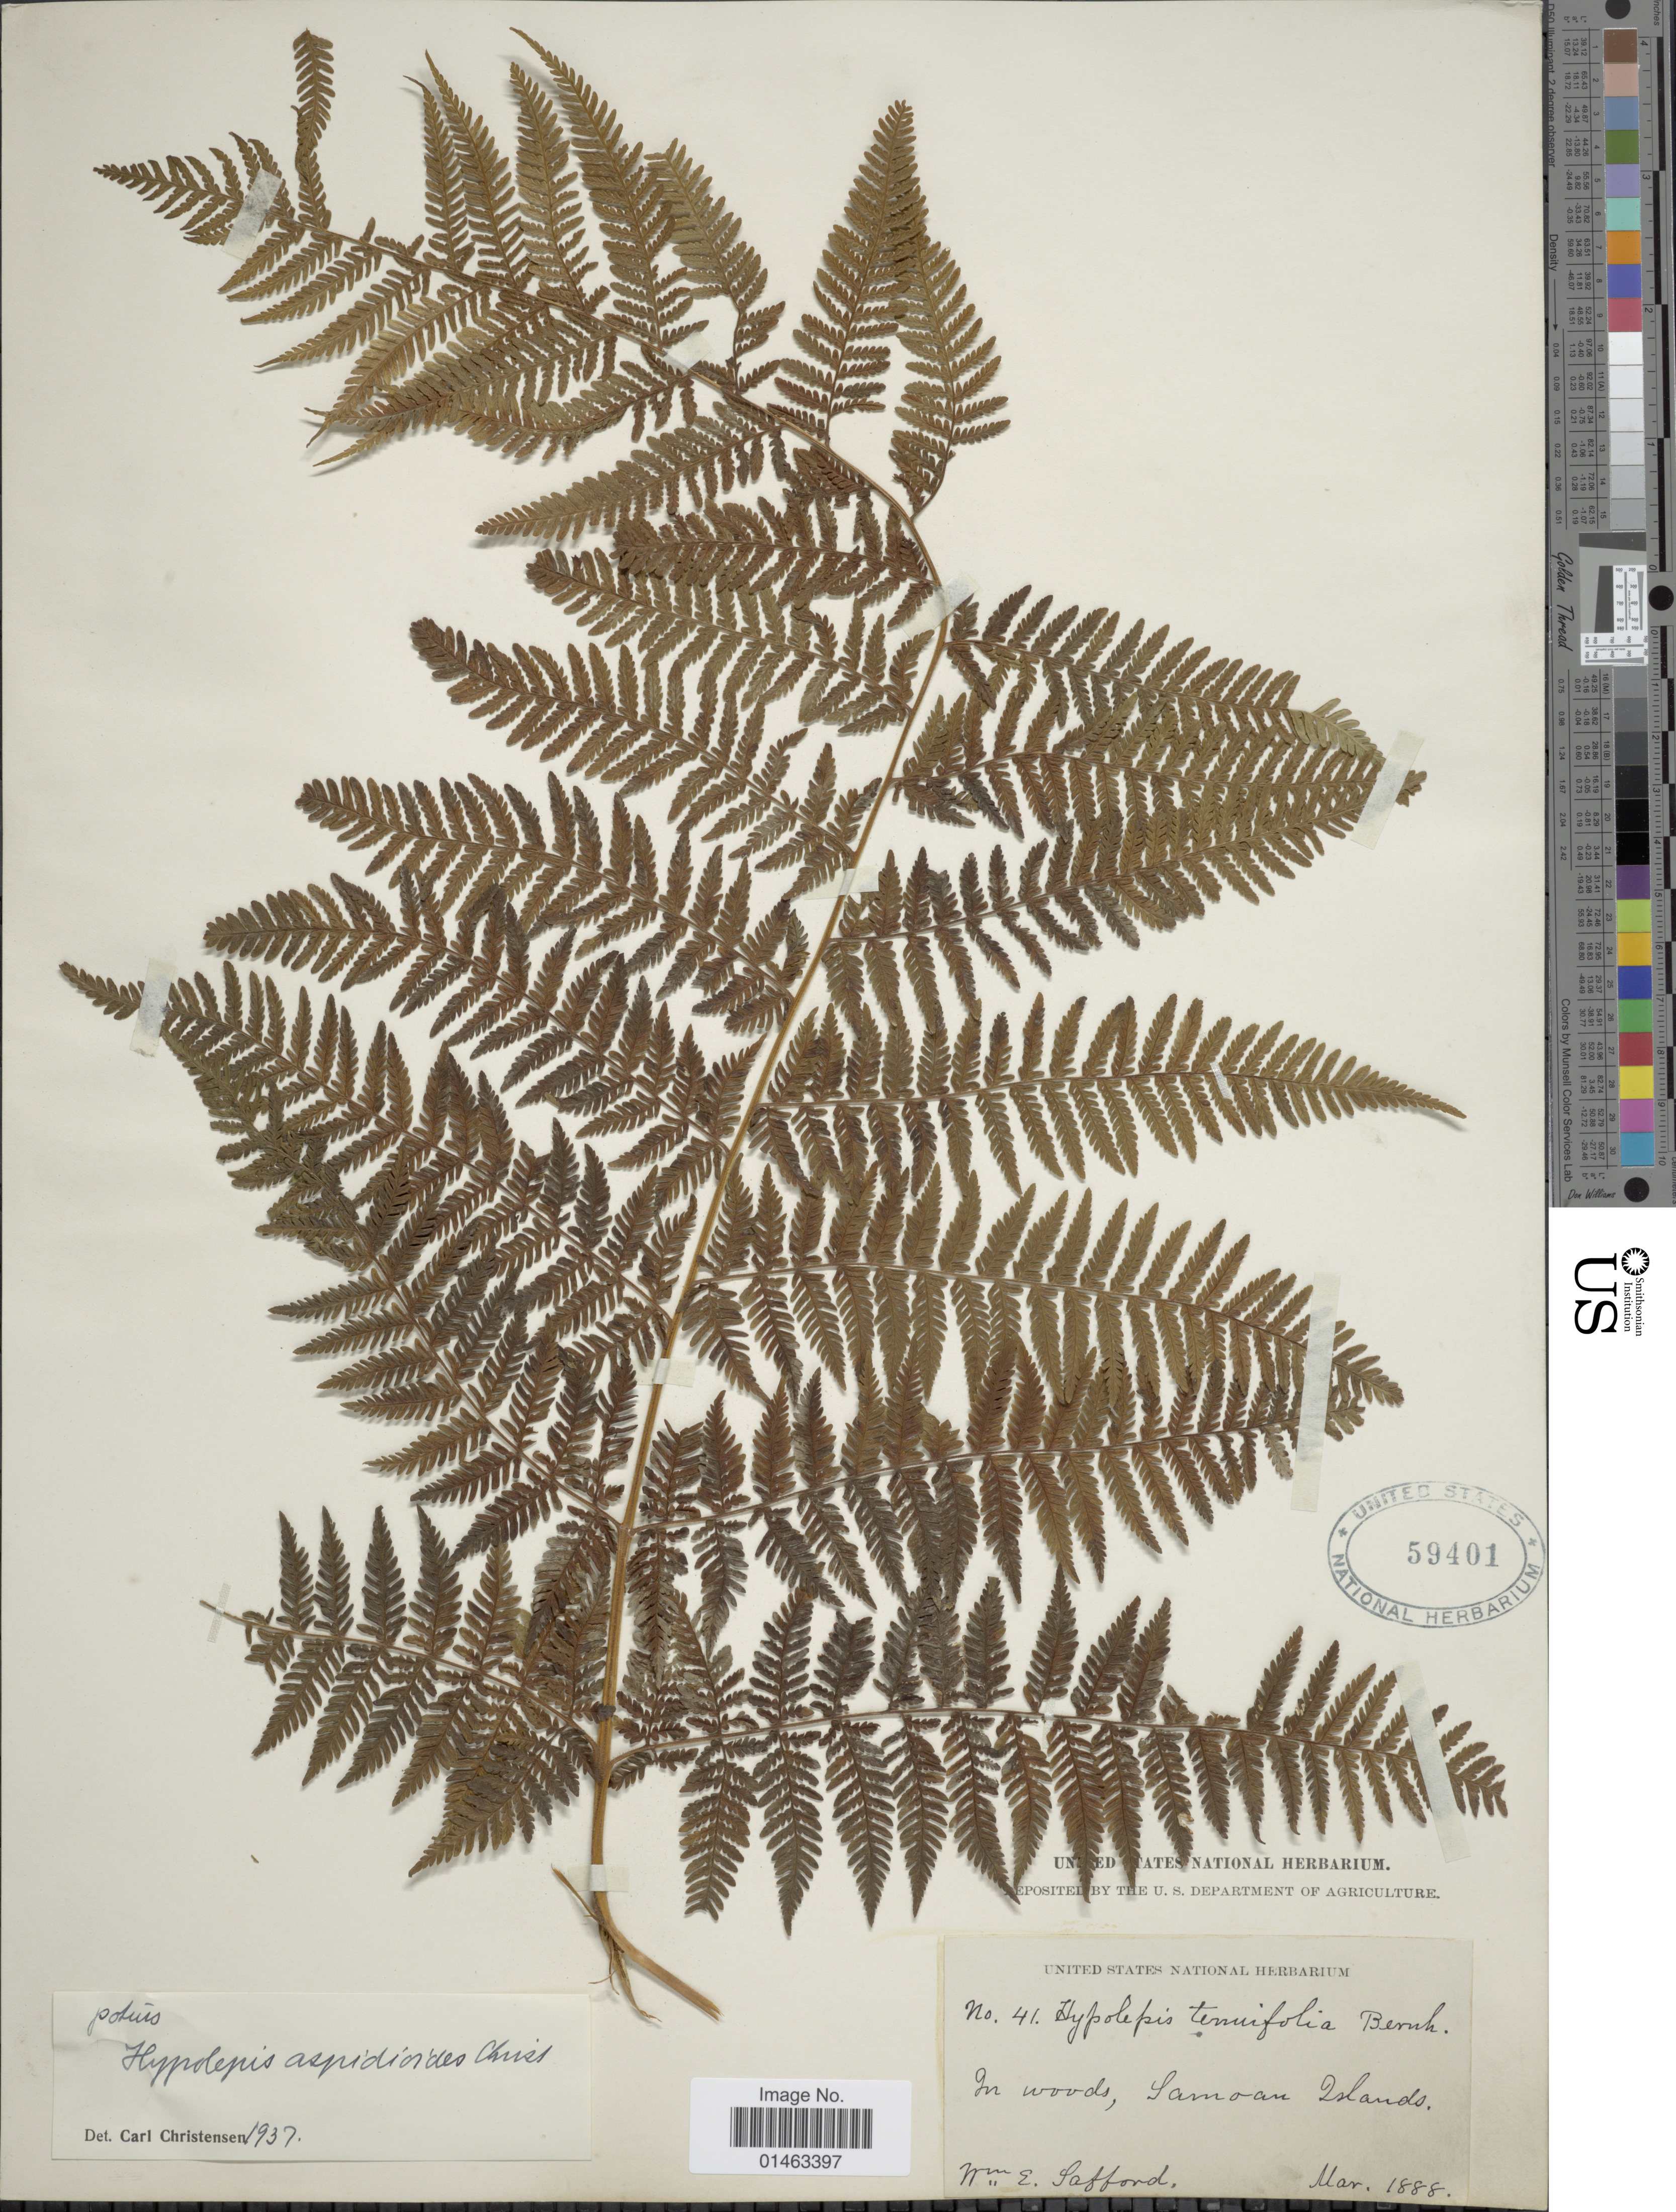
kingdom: Plantae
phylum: Tracheophyta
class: Polypodiopsida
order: Polypodiales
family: Dennstaedtiaceae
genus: Hypolepis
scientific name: Hypolepis aspidioides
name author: Christ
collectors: W. E. Safford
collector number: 41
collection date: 1888-03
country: American Samoa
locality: Samoan Islands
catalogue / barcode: US 59401